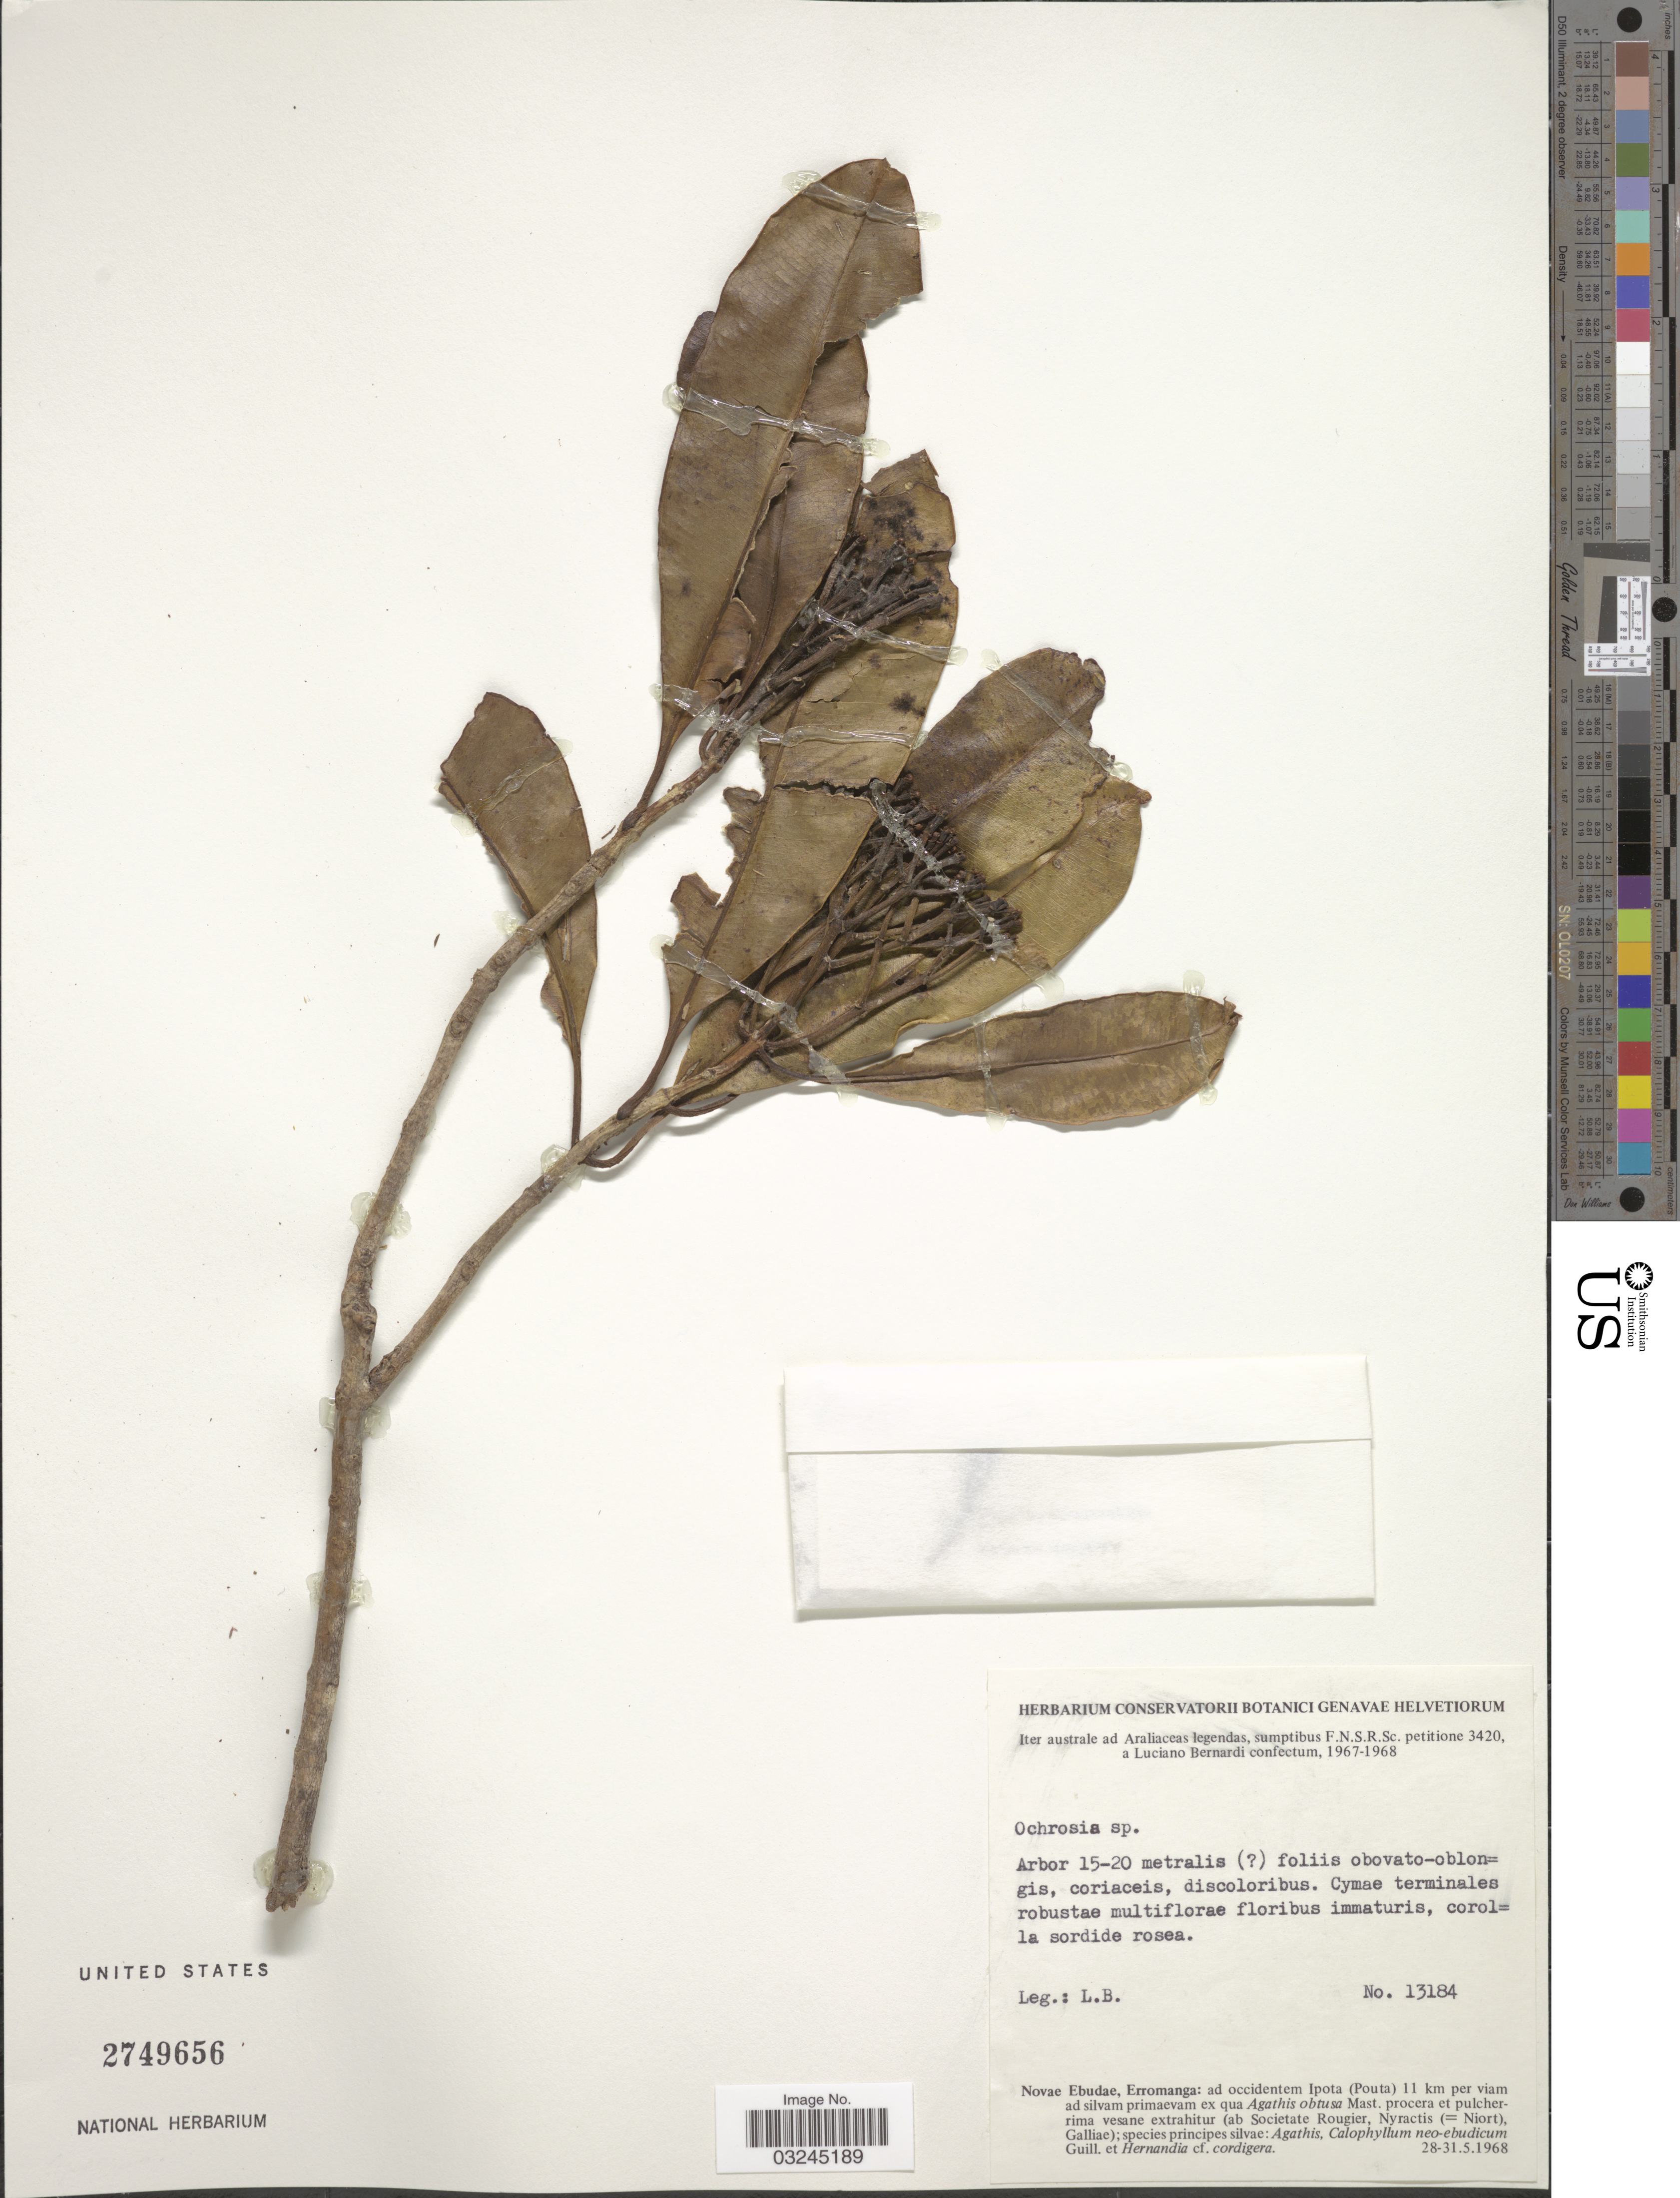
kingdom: Plantae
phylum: Tracheophyta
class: Magnoliopsida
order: Gentianales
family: Apocynaceae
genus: Ochrosia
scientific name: Ochrosia sp.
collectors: L. Bernardi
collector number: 13184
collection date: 1968-05-28/1968-05-31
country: Vanuatu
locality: Novae Ebudae, Erromanga: ad occidentem Ipota (Pouta) 11 km per viam ad silvam.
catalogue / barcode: US 2749656